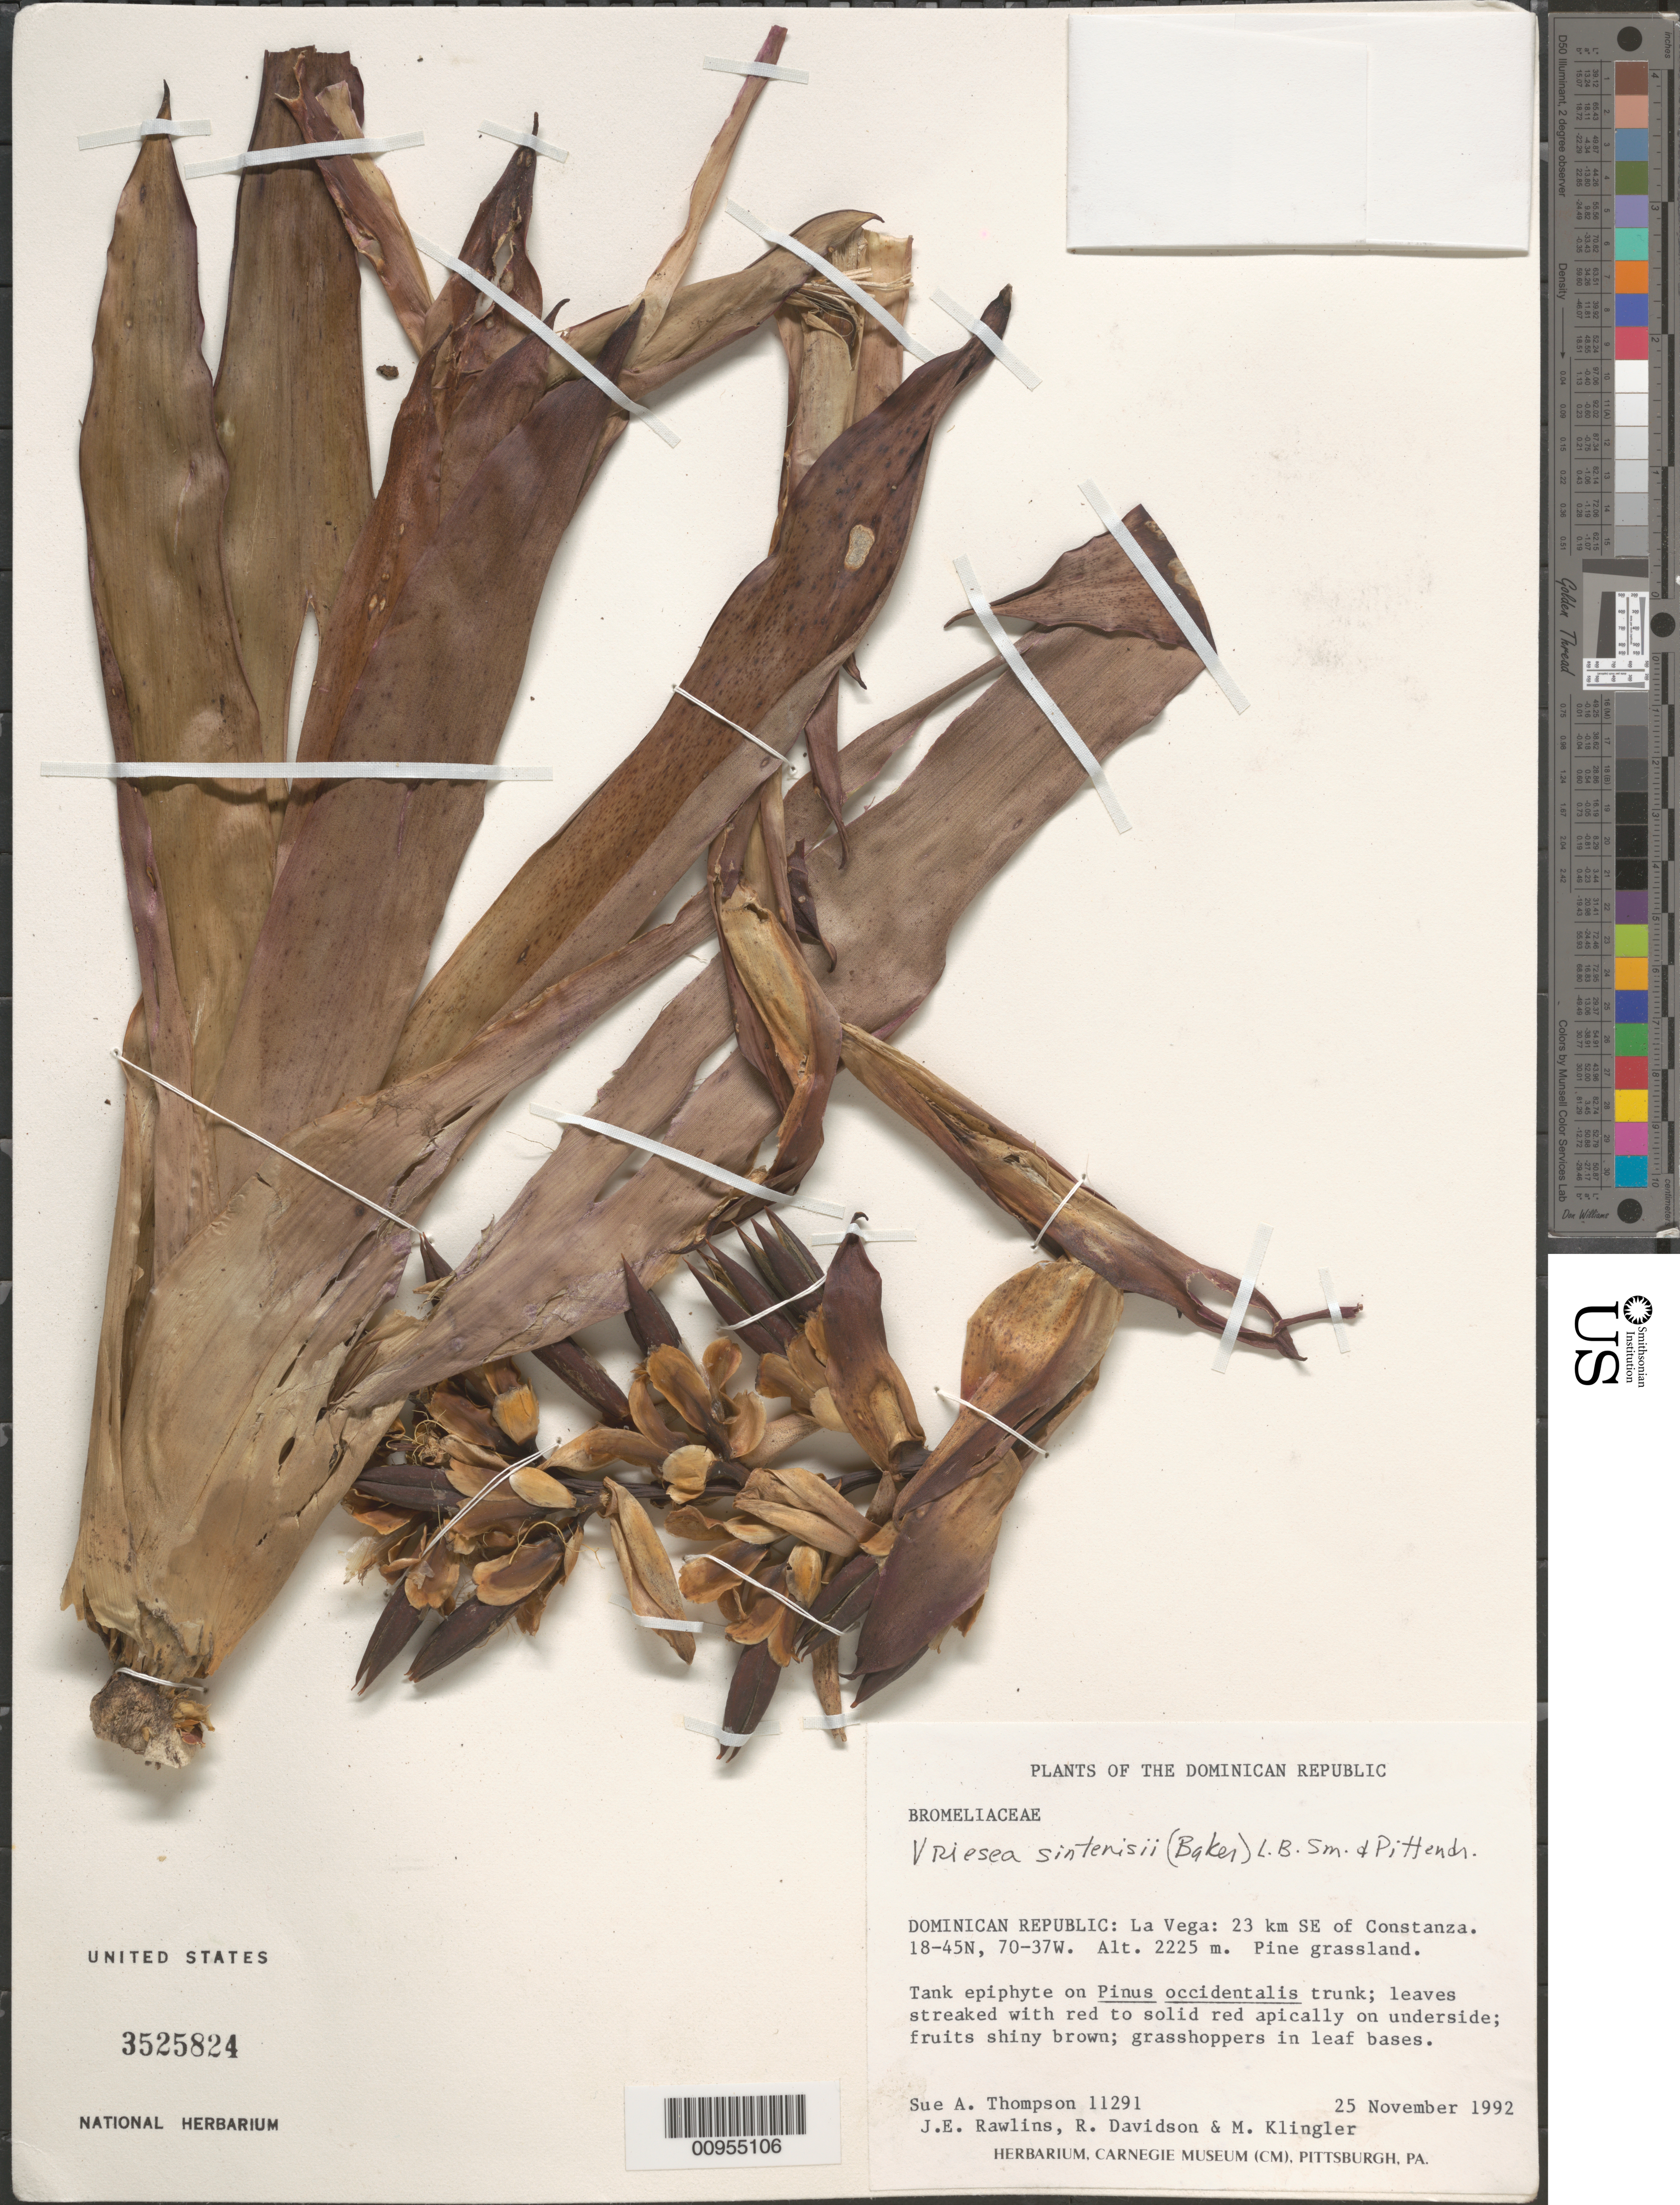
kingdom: Plantae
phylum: Tracheophyta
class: Liliopsida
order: Poales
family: Bromeliaceae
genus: Vriesea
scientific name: Vriesea sintenisii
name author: (Baker) L.B. Sm. & Pittendr.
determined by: Acevedo-Rodríguez, P., (BOT), Smithsonian Institution - National Museum of Natural History (UNITED STATES)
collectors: S. A. Thompson, J. Rawlins, R. Davidson & M. Klingler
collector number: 11291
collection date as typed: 25 Nov 1992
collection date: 1992-11-25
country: Dominican Republic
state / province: La Vega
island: Hispaniola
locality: Constanza, 23 km SE of.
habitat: Pine grassland.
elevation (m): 2225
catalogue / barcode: US 3525824